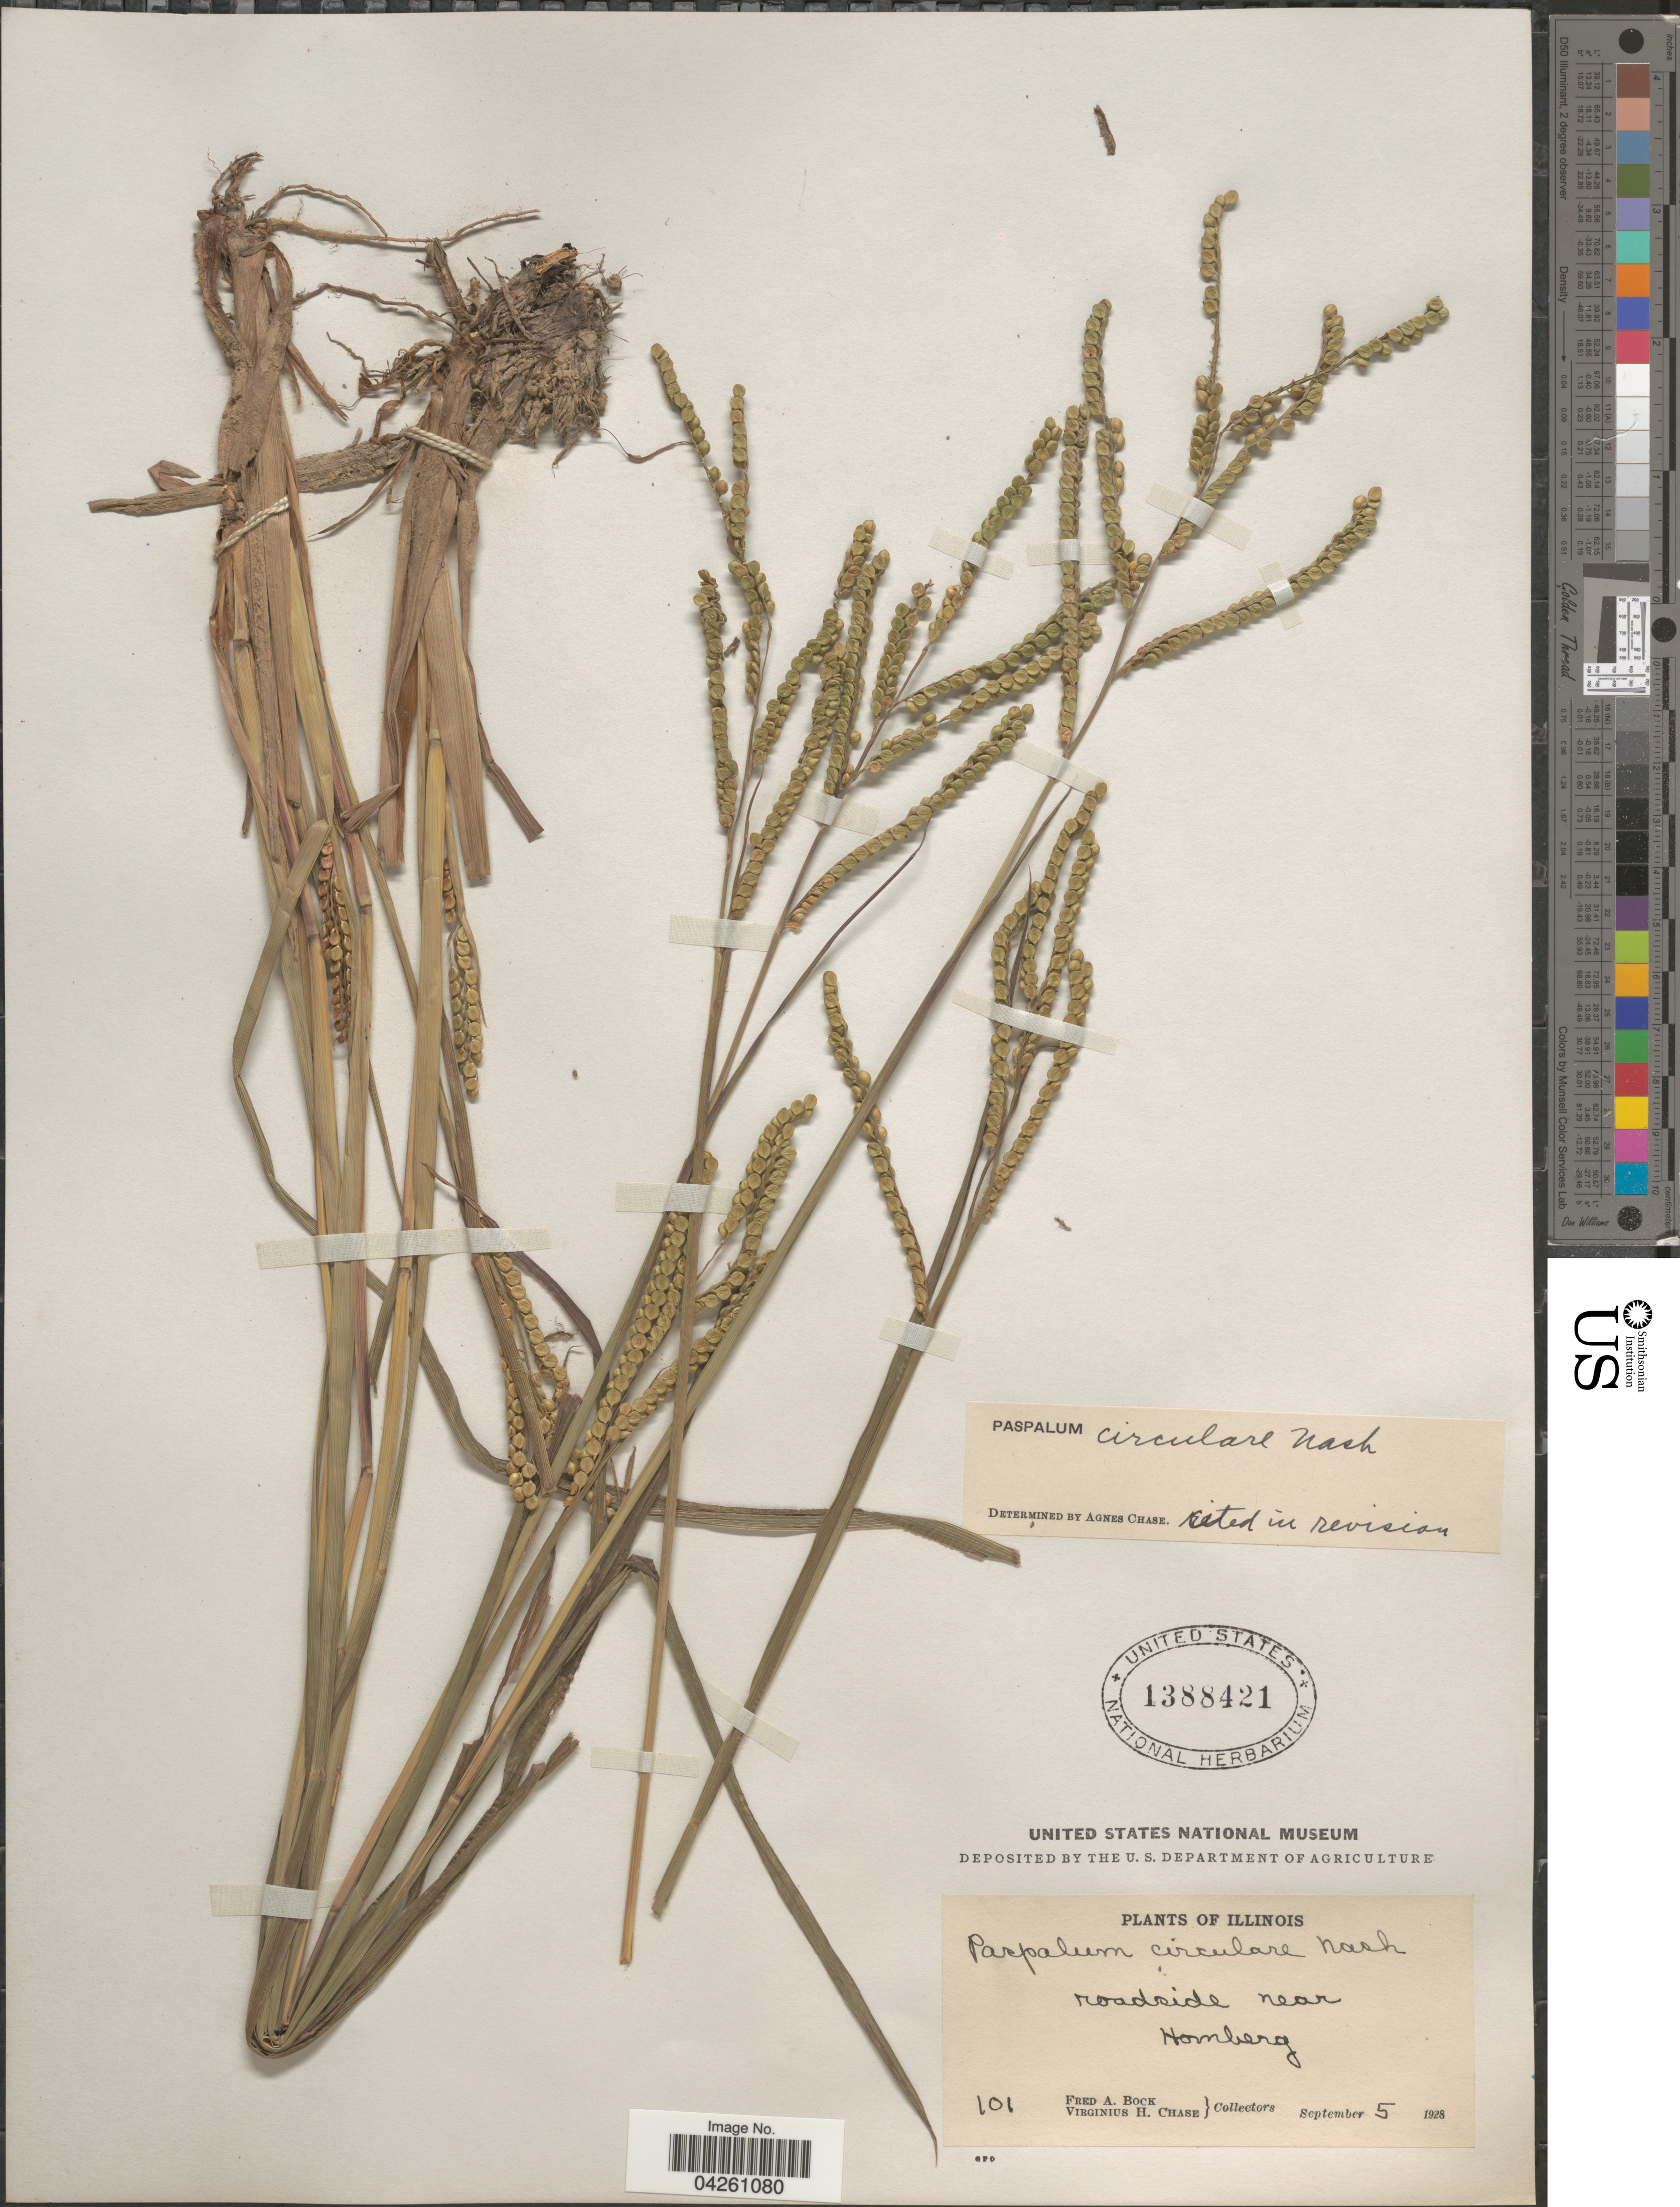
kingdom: Plantae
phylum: Tracheophyta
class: Liliopsida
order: Poales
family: Poaceae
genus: Paspalum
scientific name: Paspalum circulare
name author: Nash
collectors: F. Bock & V. H. Chase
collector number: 101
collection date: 1928-09-05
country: United States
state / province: Illinois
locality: Roadside near Homberg.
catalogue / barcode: US 1388421